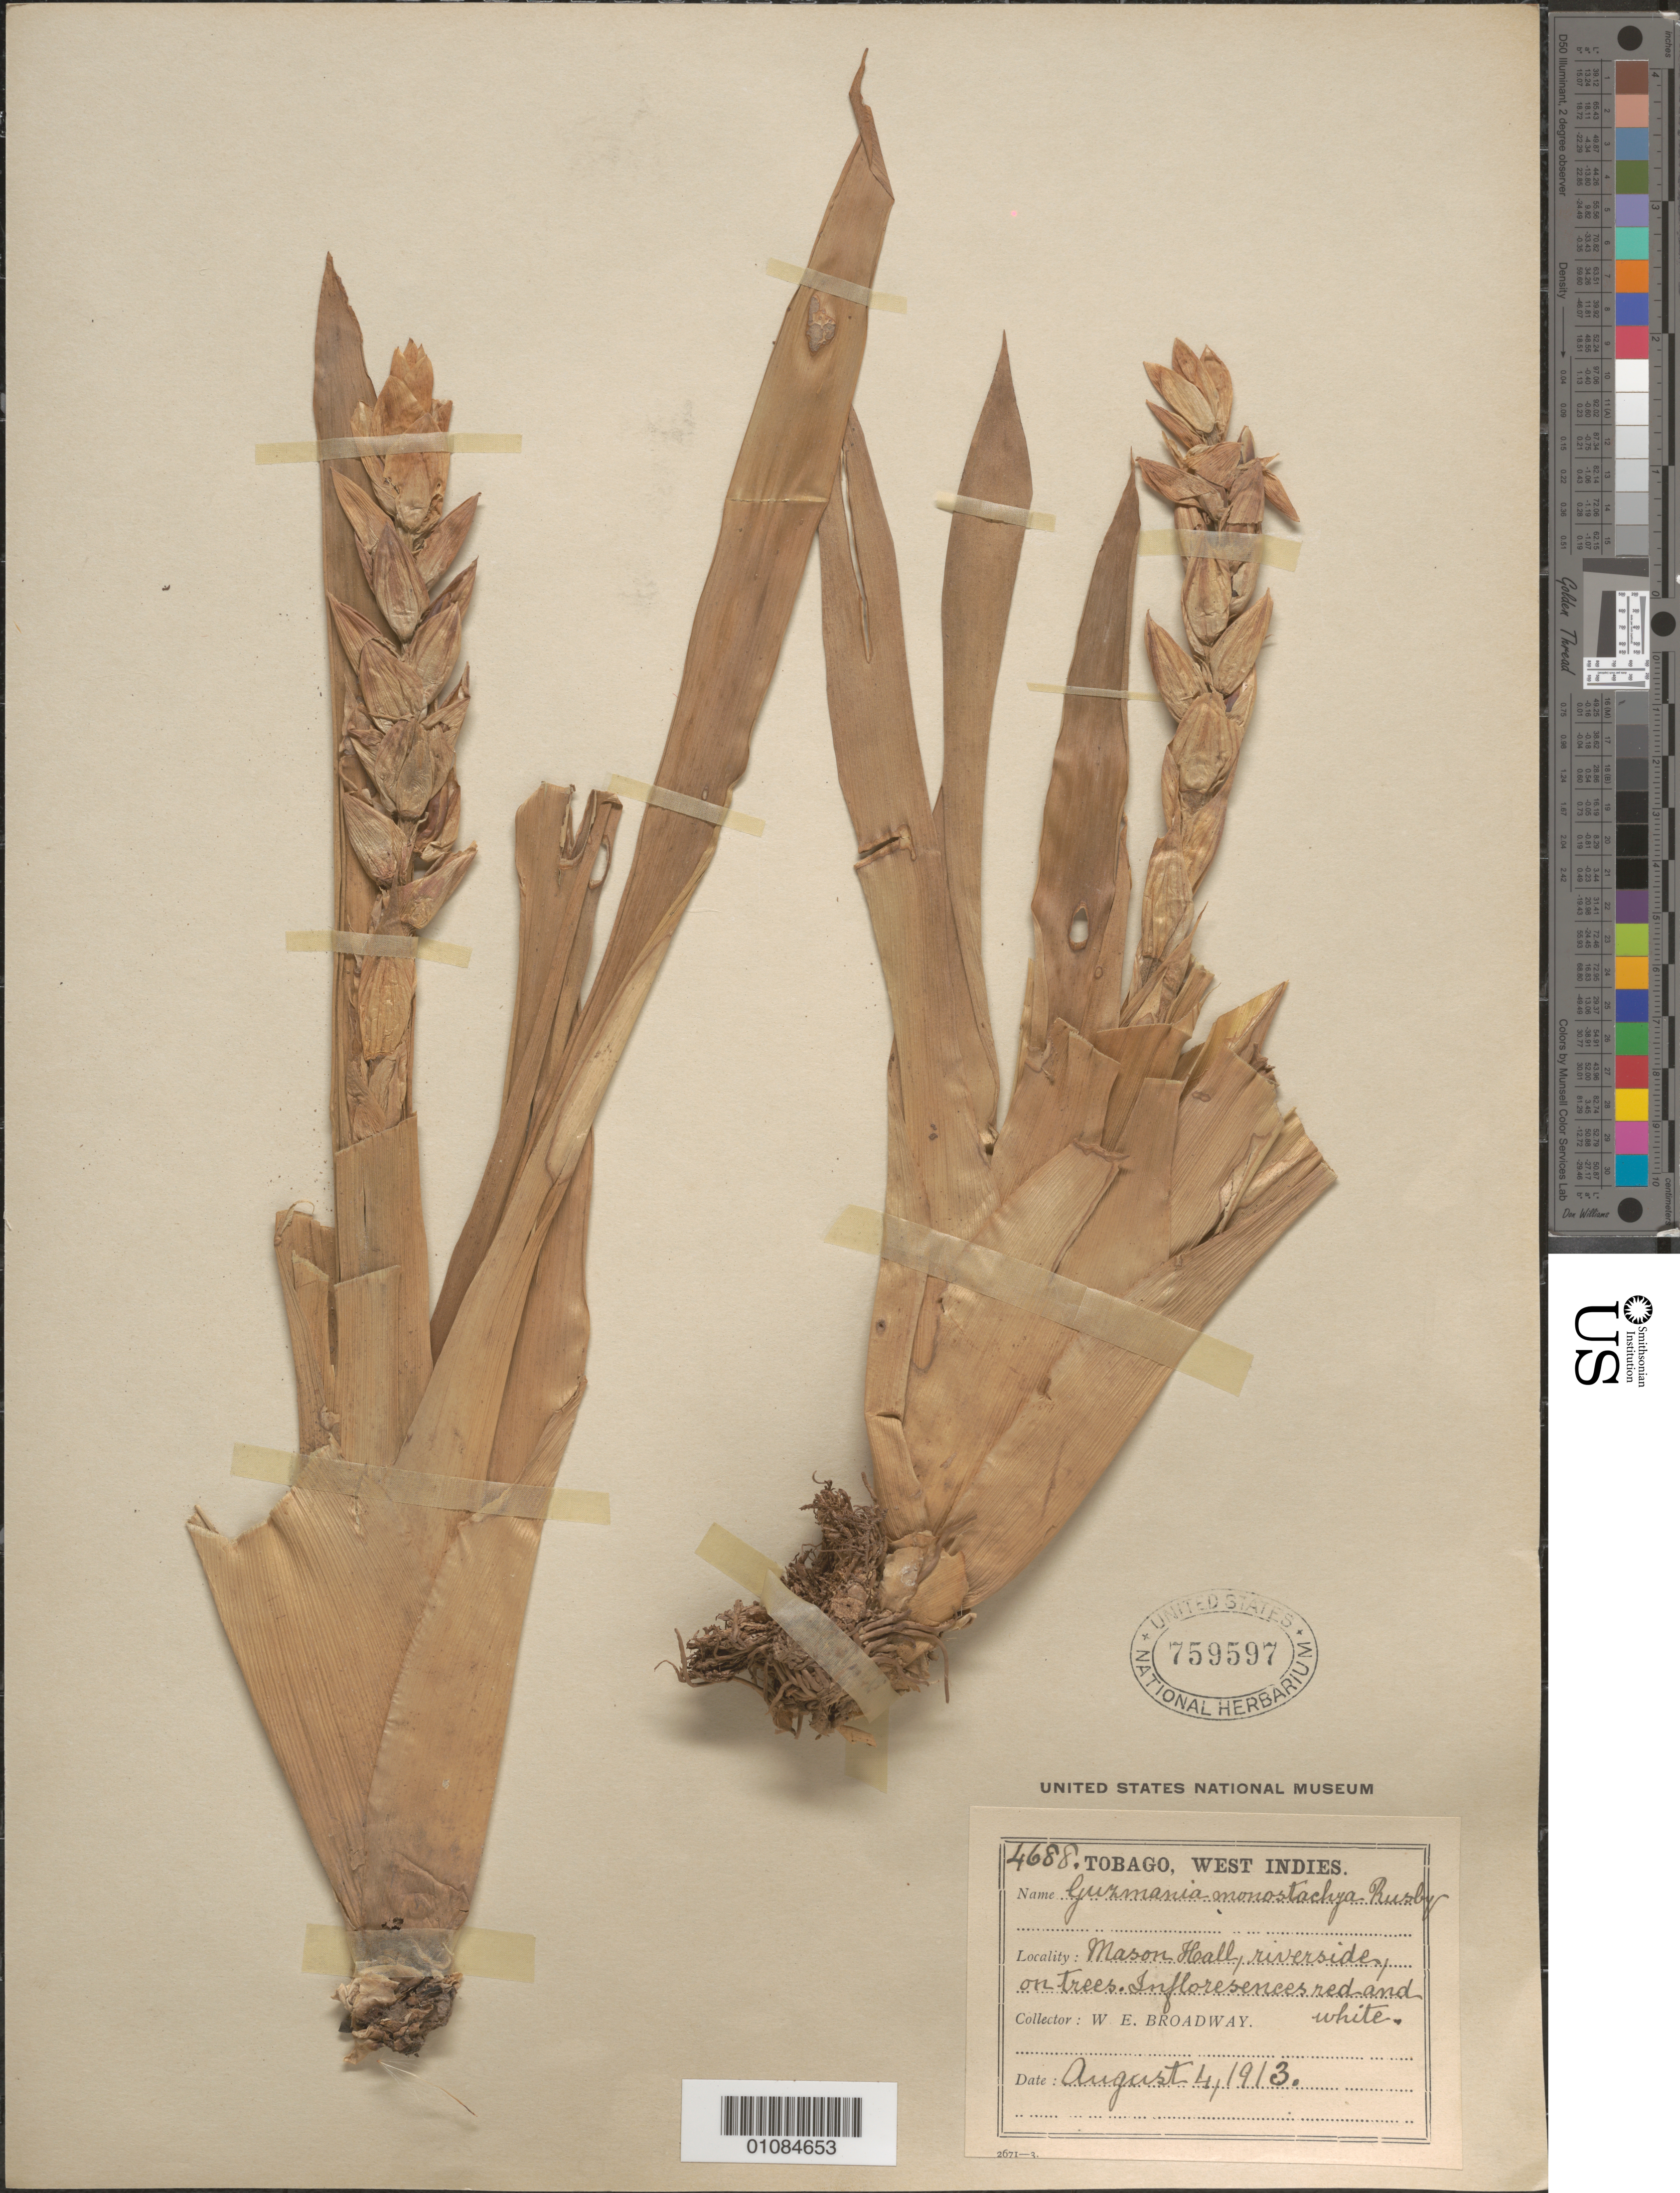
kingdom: Plantae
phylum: Tracheophyta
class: Liliopsida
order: Poales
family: Bromeliaceae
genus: Guzmania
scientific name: Guzmania monostachia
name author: (L.) Rusby ex Mez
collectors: W. E. Broadway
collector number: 4688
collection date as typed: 04 Aug 1913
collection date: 1913-08-04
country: Trinidad and Tobago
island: Tobago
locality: Mason Hall, riverside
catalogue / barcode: US 759597